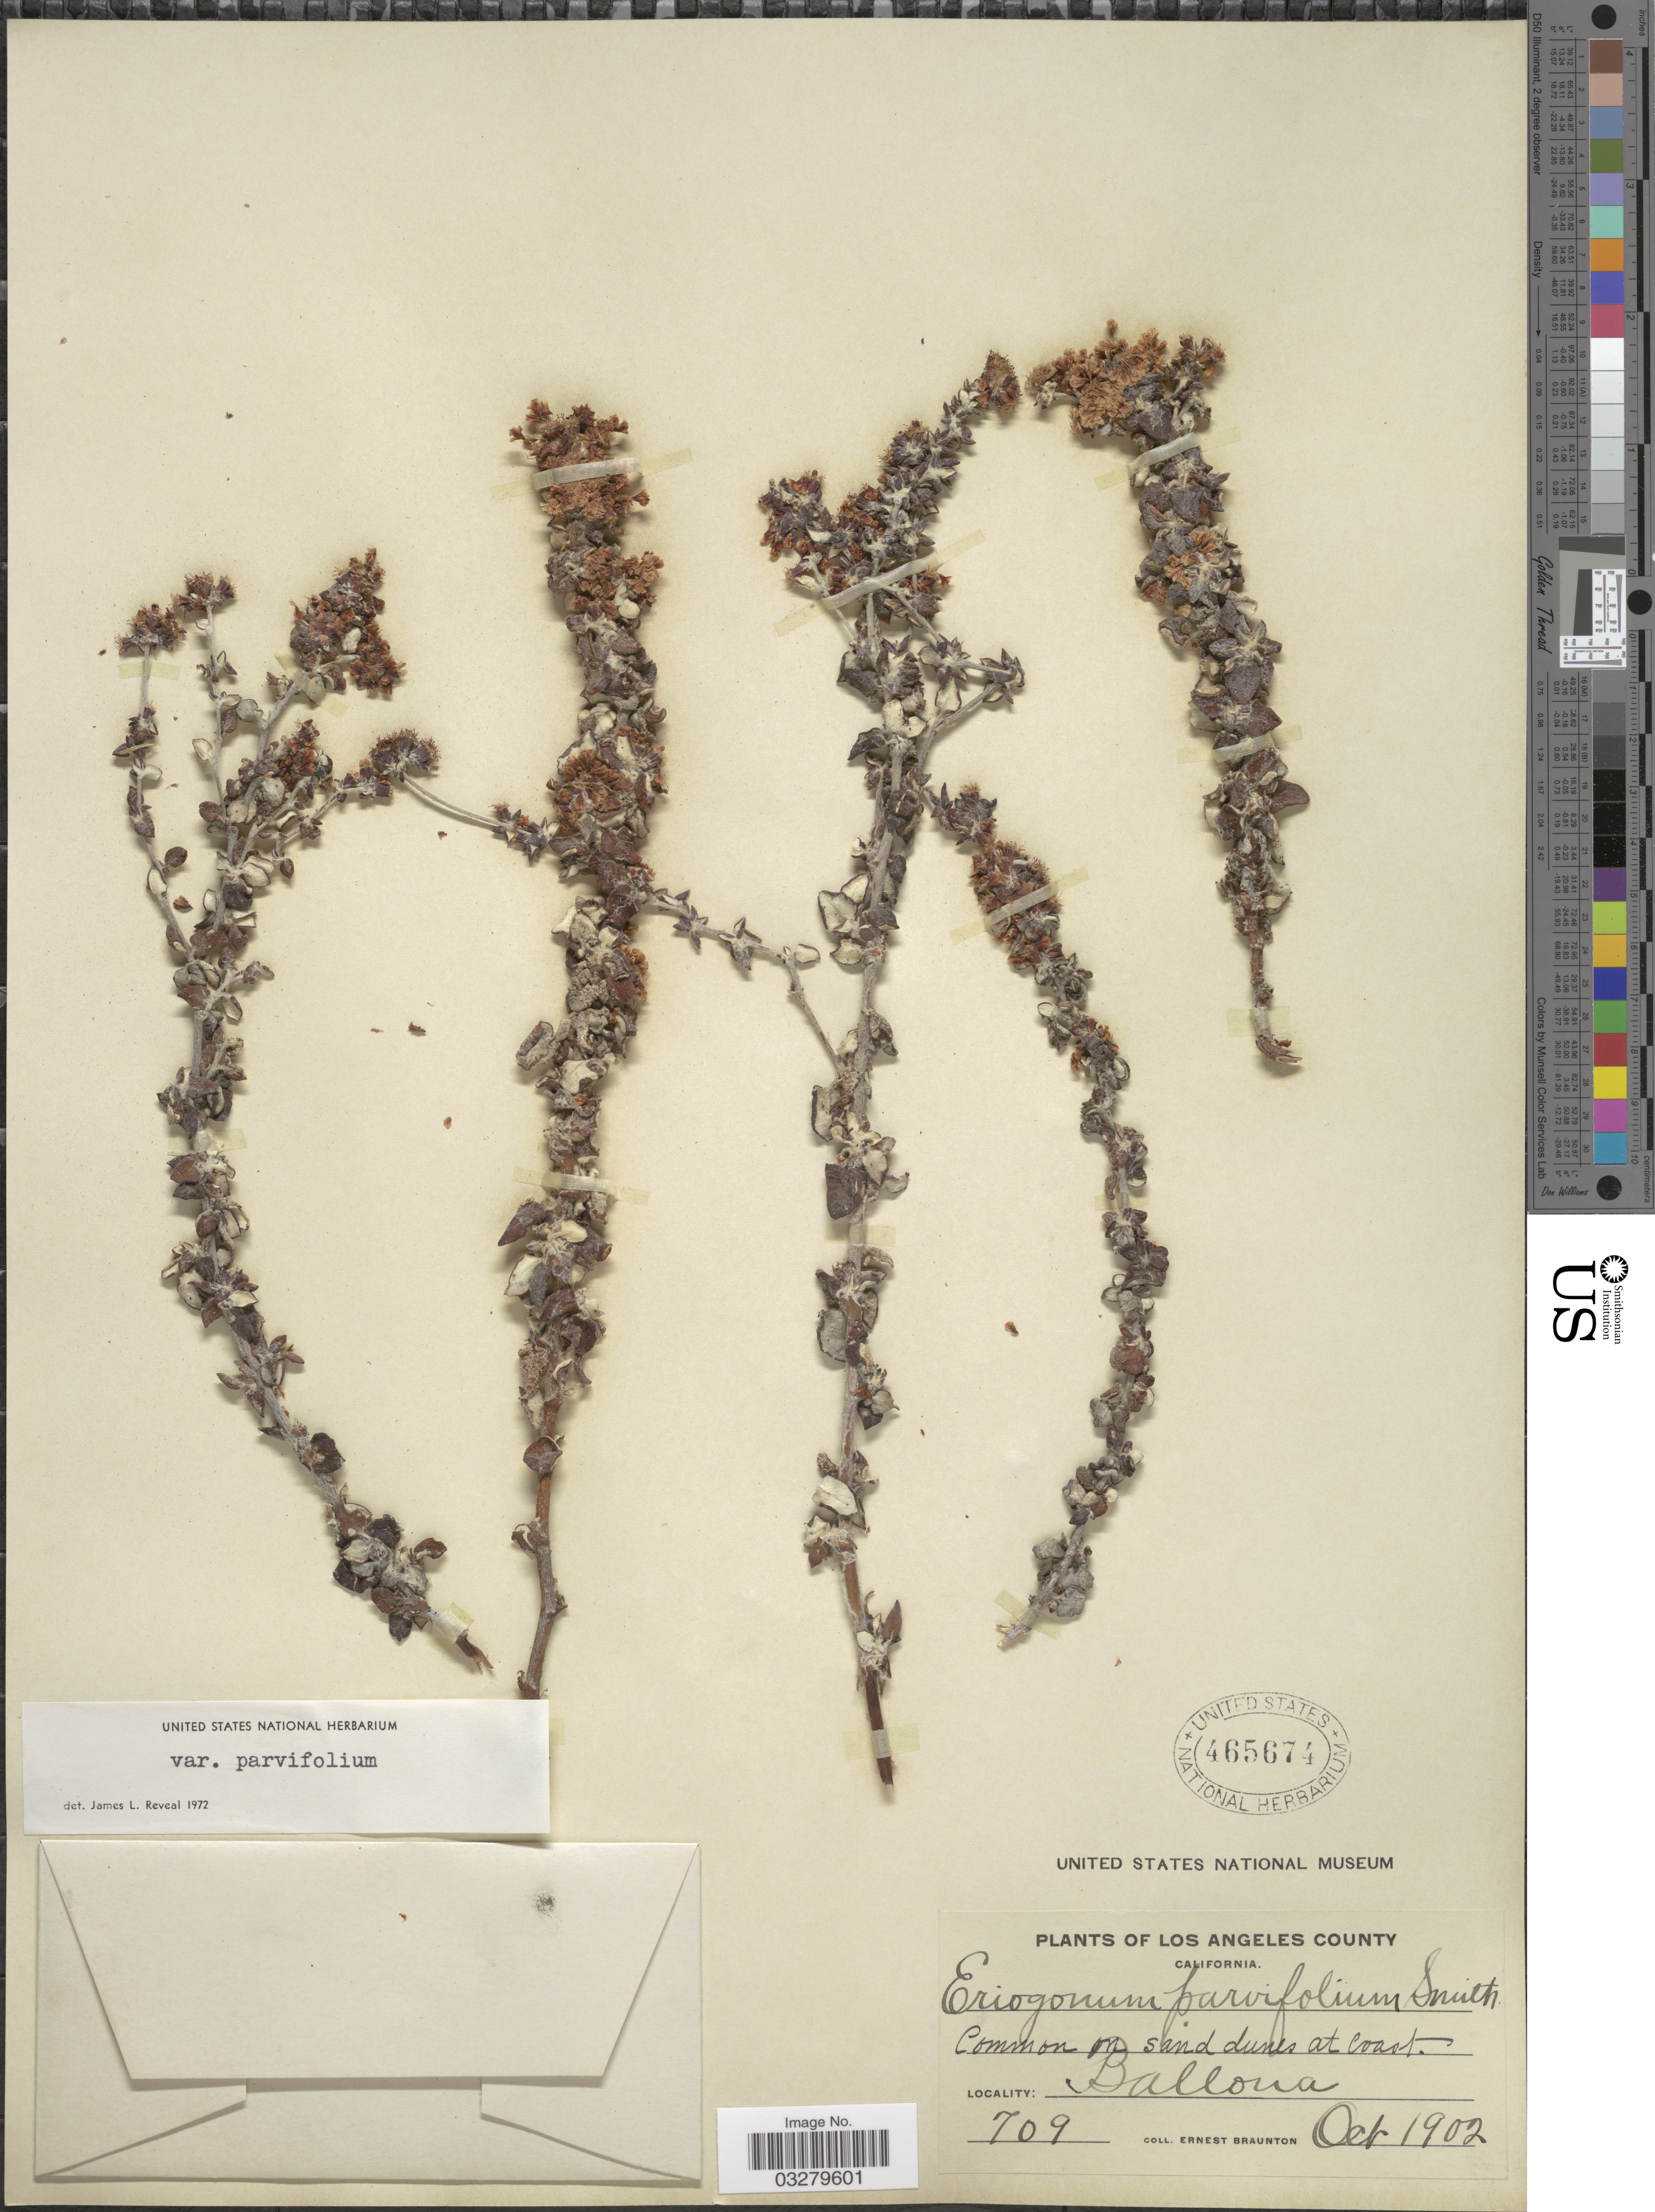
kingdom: Plantae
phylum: Tracheophyta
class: Magnoliopsida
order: Caryophyllales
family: Polygonaceae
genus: Eriogonum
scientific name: Eriogonum parvifolium var. parvifolium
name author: Sm.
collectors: E. Braunton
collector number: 709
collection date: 1902-10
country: United States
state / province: California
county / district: Los Angeles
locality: Los Angeles County. Common on sand dunes at coast. Ballona.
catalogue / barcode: US 465674